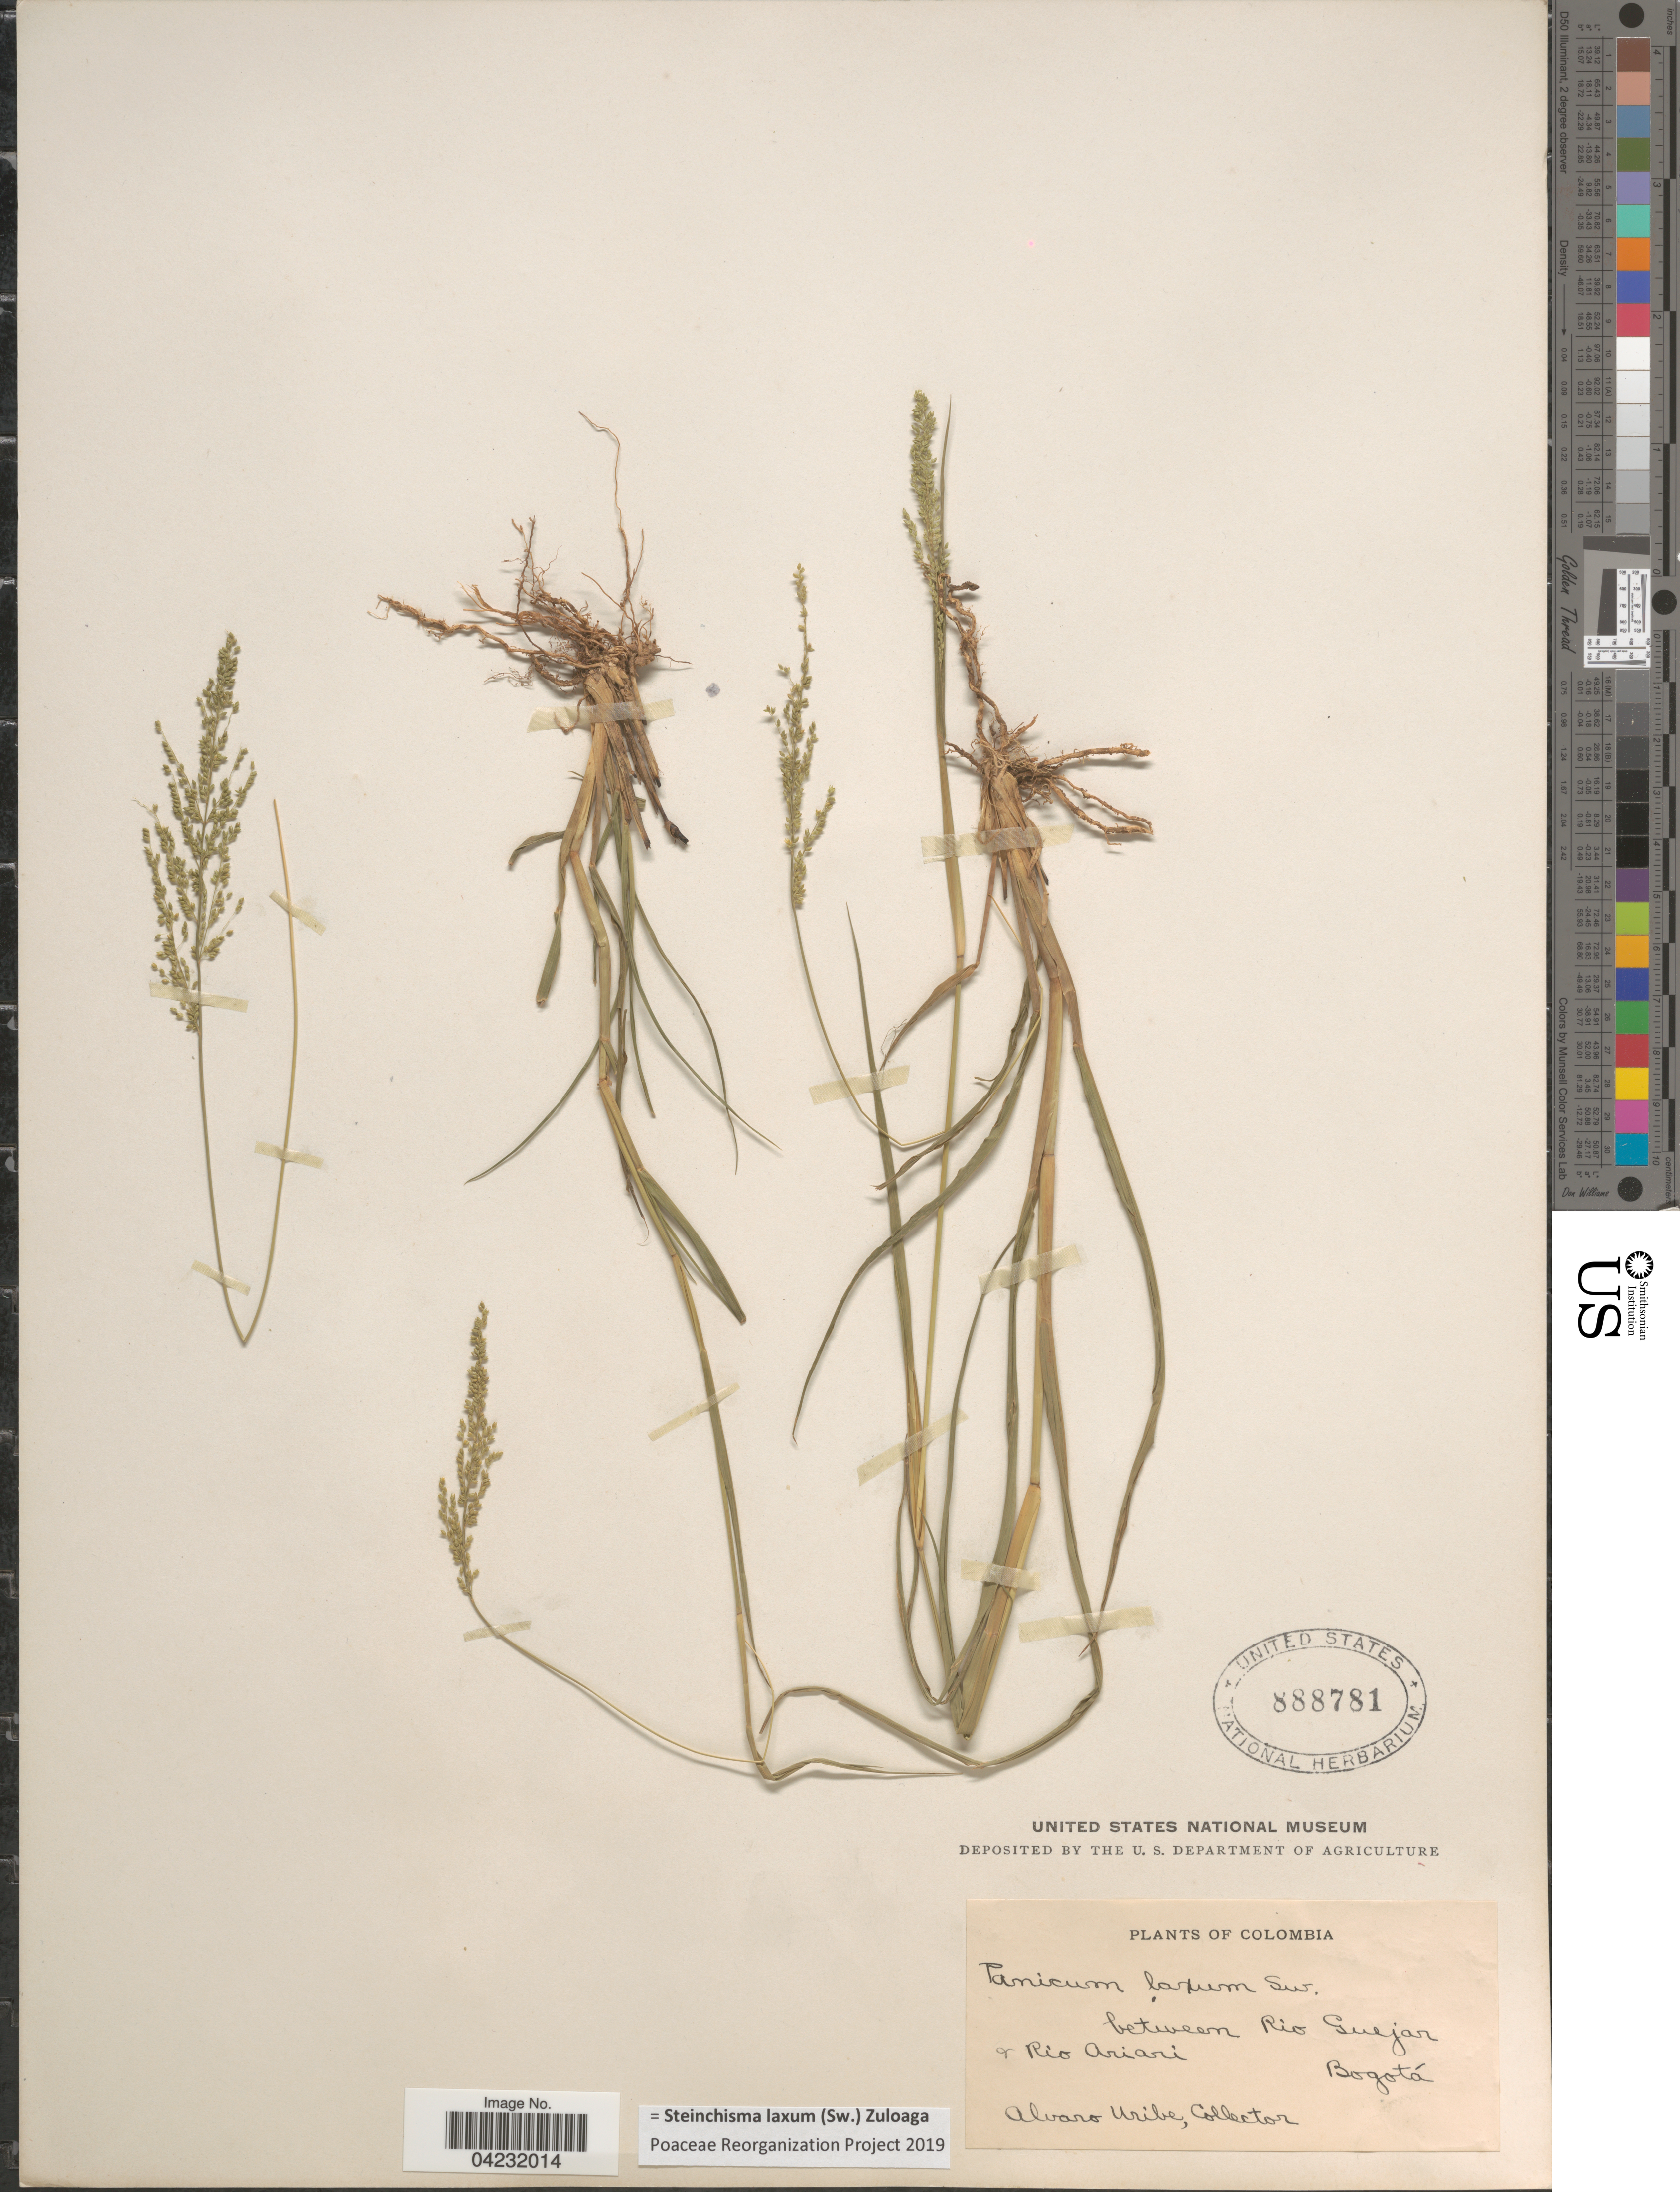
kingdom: Plantae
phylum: Tracheophyta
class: Liliopsida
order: Poales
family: Poaceae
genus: Steinchisma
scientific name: Steinchisma laxum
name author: (Sw.) Zuloaga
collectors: A. Uribe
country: Colombia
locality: Between Rio Guejar + Rio Ariari. Bogotá.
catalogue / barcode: US 888781